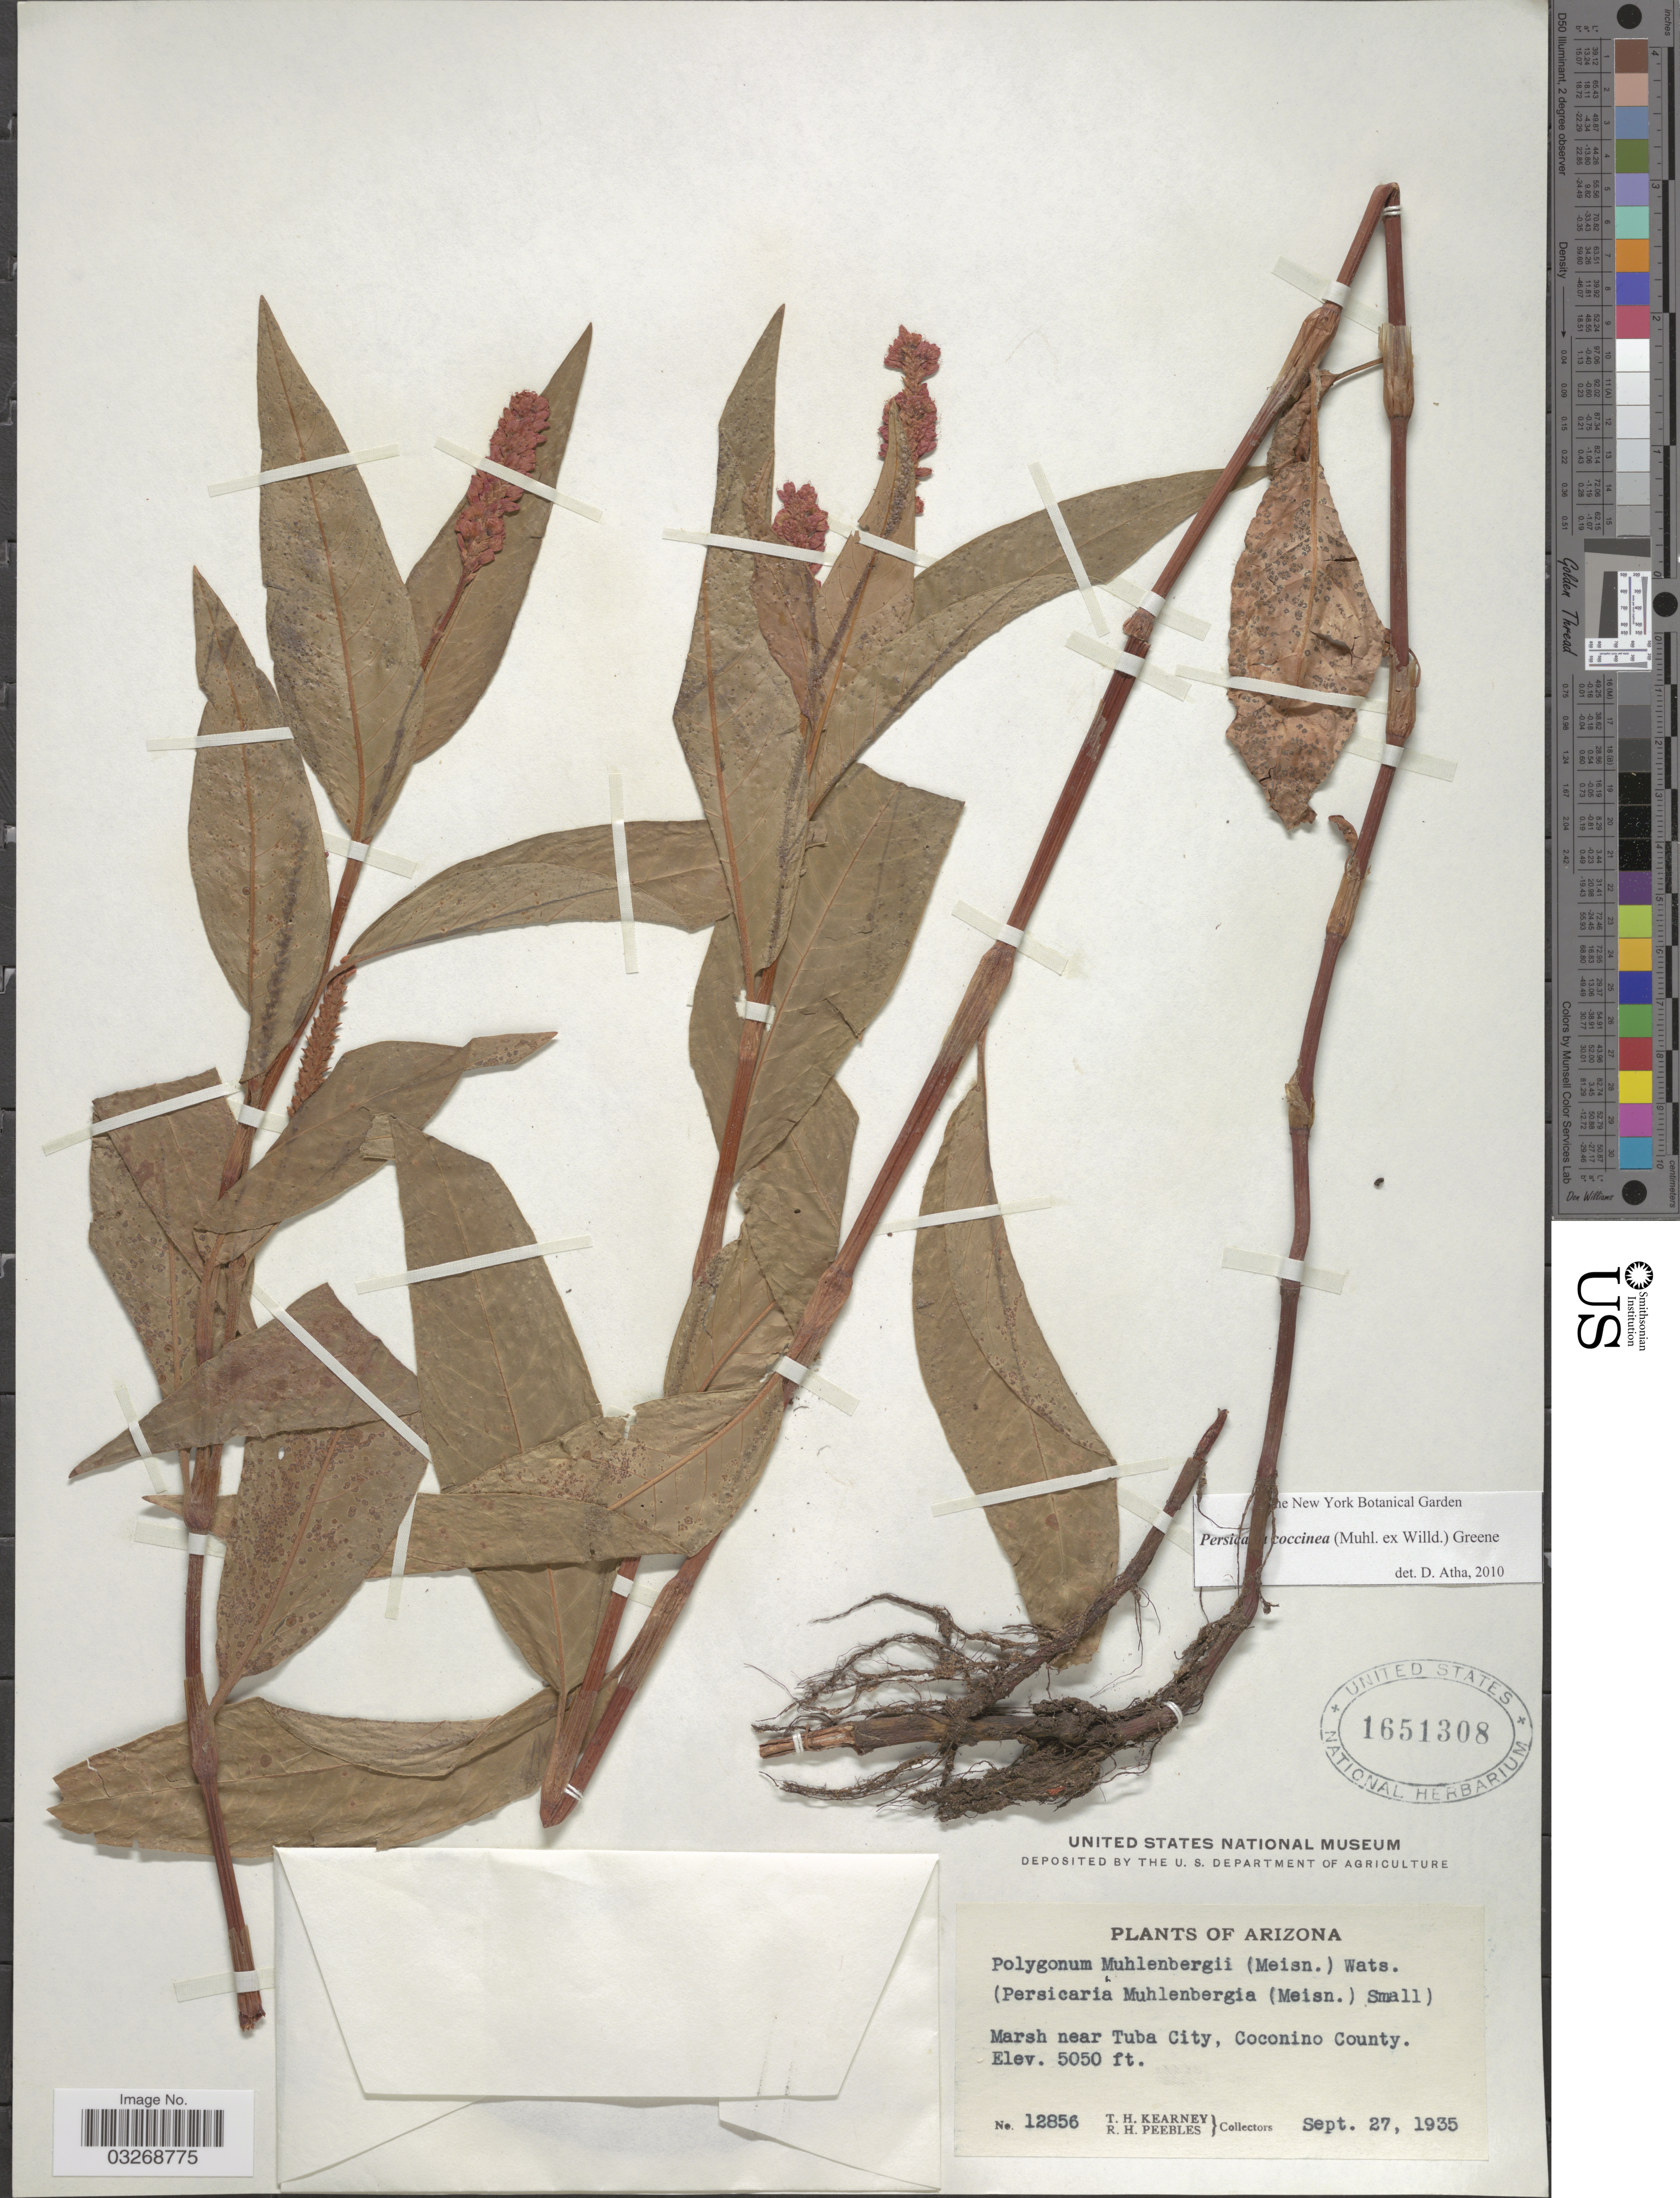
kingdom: Plantae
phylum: Tracheophyta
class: Magnoliopsida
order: Caryophyllales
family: Polygonaceae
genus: Persicaria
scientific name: Persicaria coccinea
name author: (Muhl. ex Willd.) Greene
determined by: Atha, D. E.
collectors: T. H. Kearney & R. H. Peebles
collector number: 12856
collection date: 1935-09-27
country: United States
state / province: Arizona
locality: Marsh near Tuba City, Coconino County.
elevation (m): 1539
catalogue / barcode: US 1651308